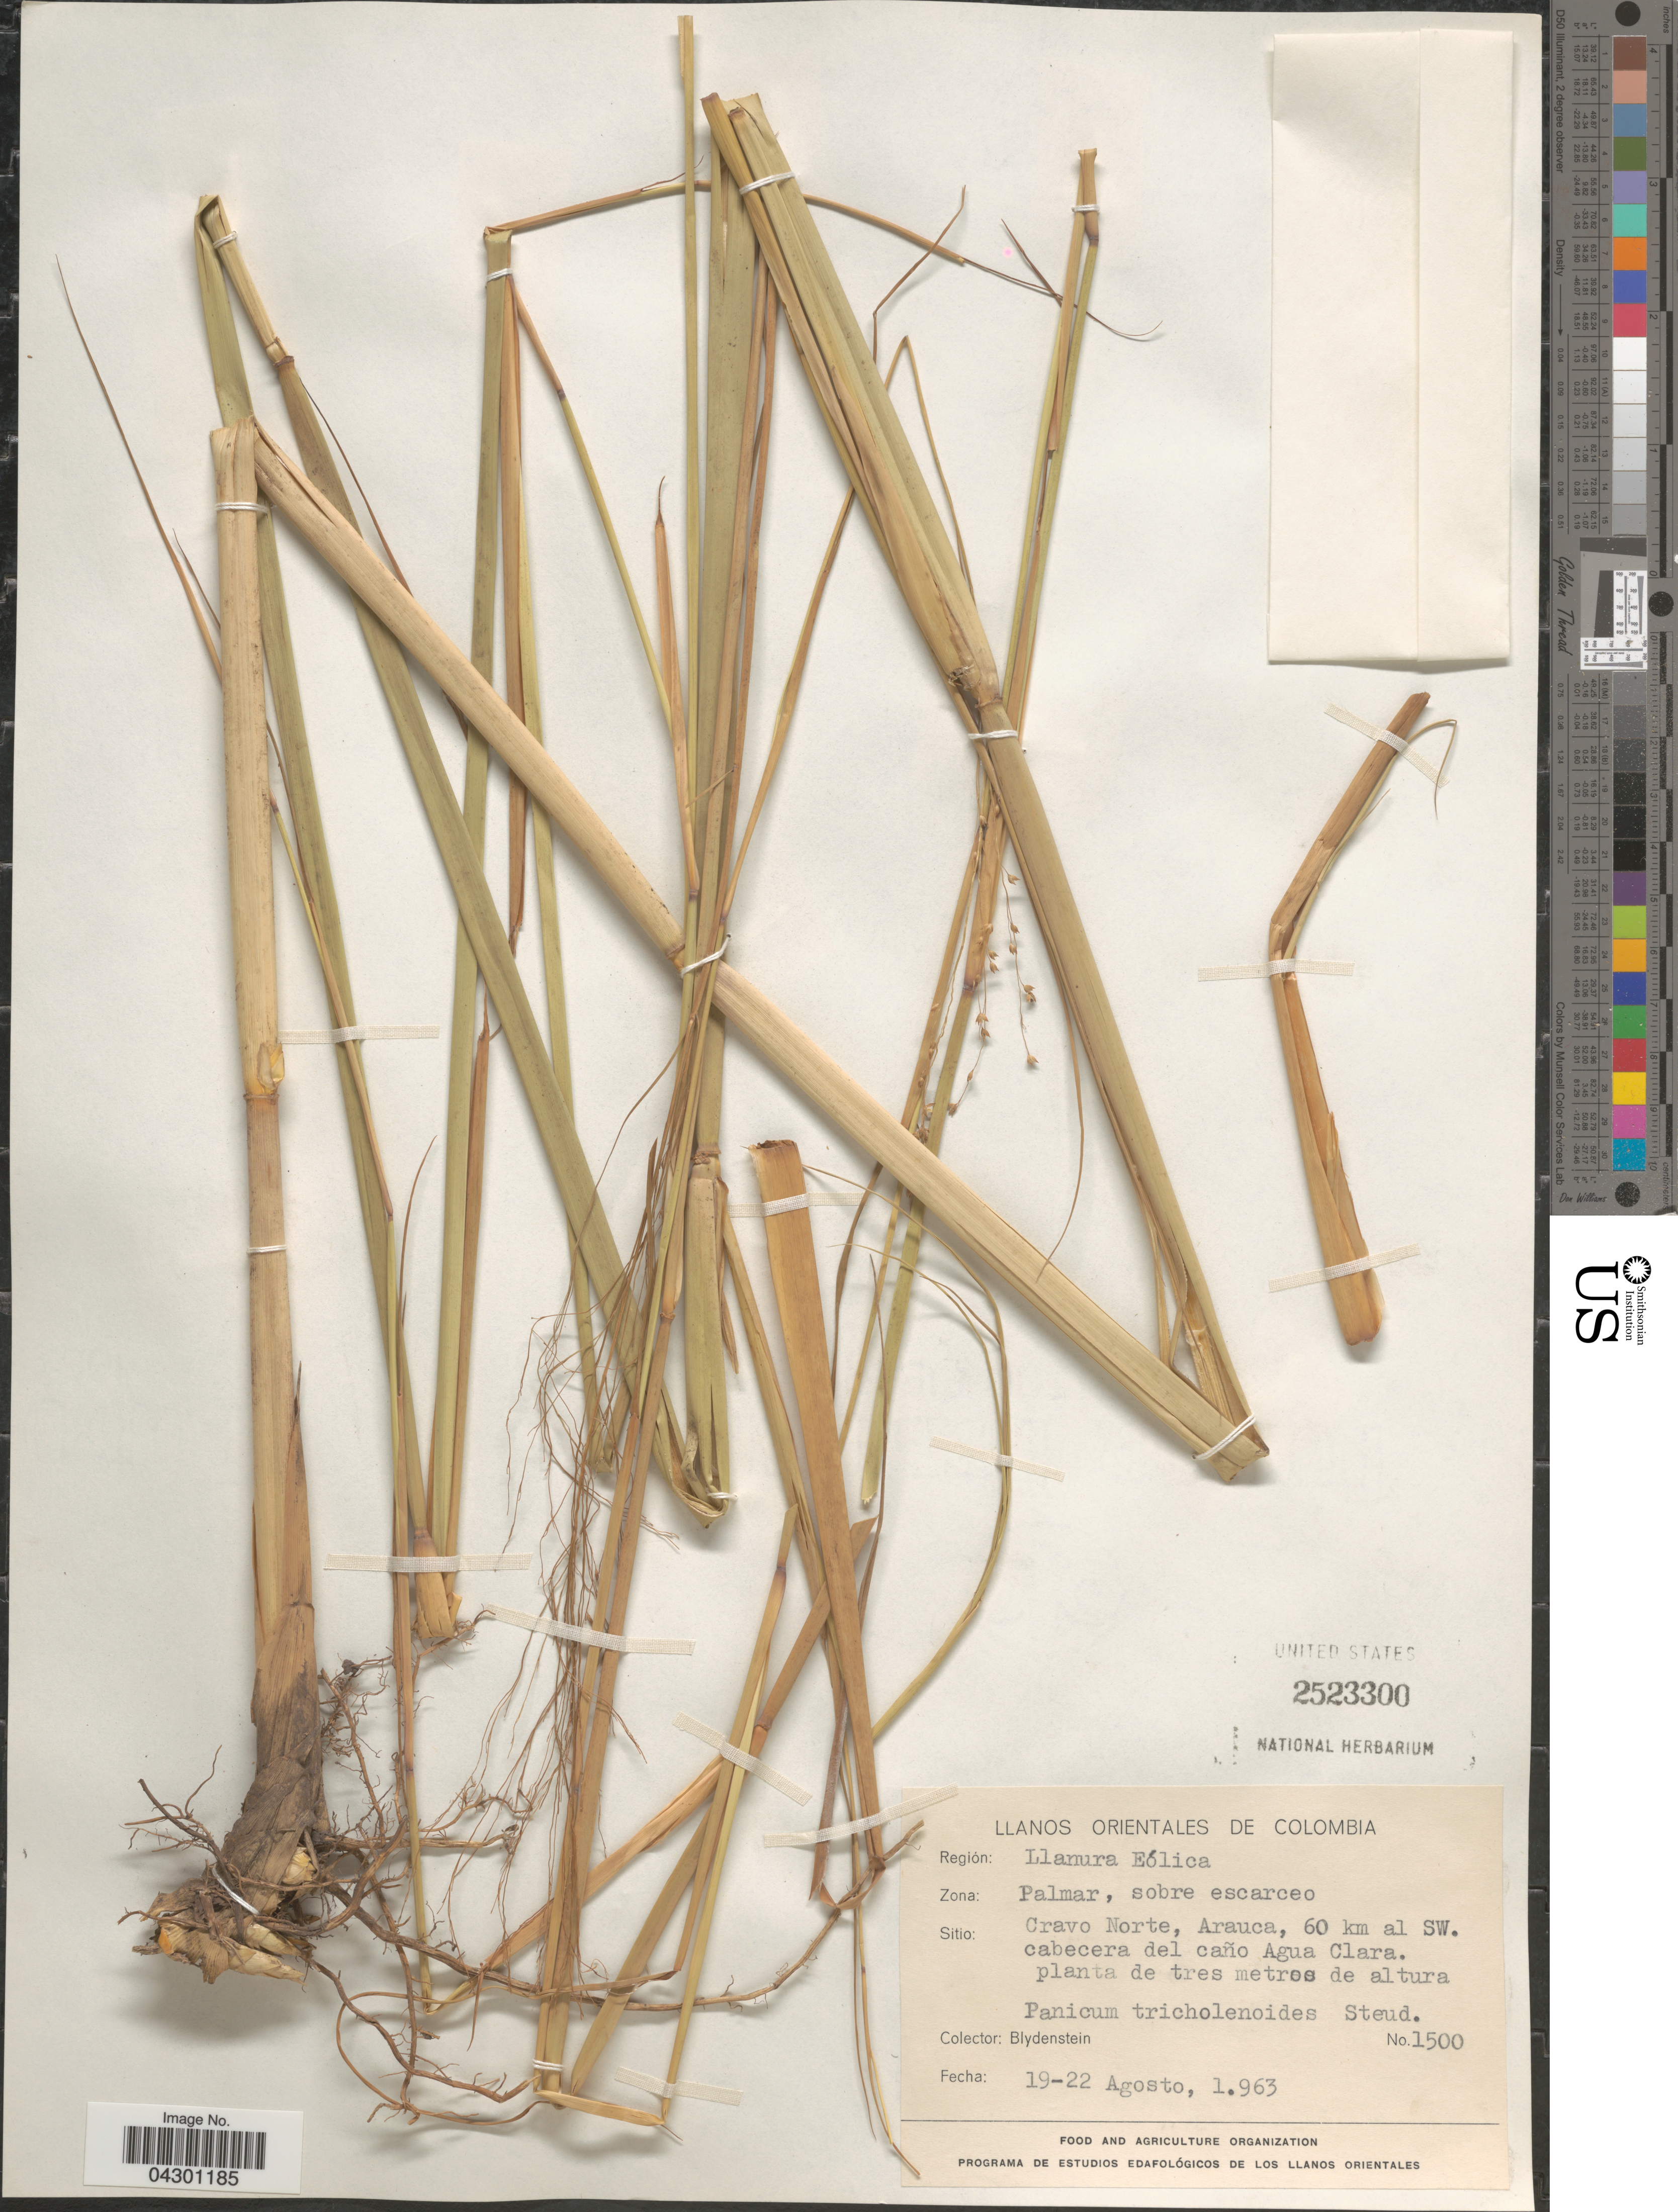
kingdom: Plantae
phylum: Tracheophyta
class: Liliopsida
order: Poales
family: Poaceae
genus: Panicum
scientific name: Panicum tricholaenoides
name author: Steud.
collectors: Blydenstein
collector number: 1500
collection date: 1963-08-19/1963-08-22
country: Colombia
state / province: Arauca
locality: Llanos Orientales de Colombia. Región: Llanura Eólica. Zona: Palmar, sobre escarceo. Cravo Norte, 60 km al SW. cabecera del caño Agua Clara.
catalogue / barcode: US 2523300